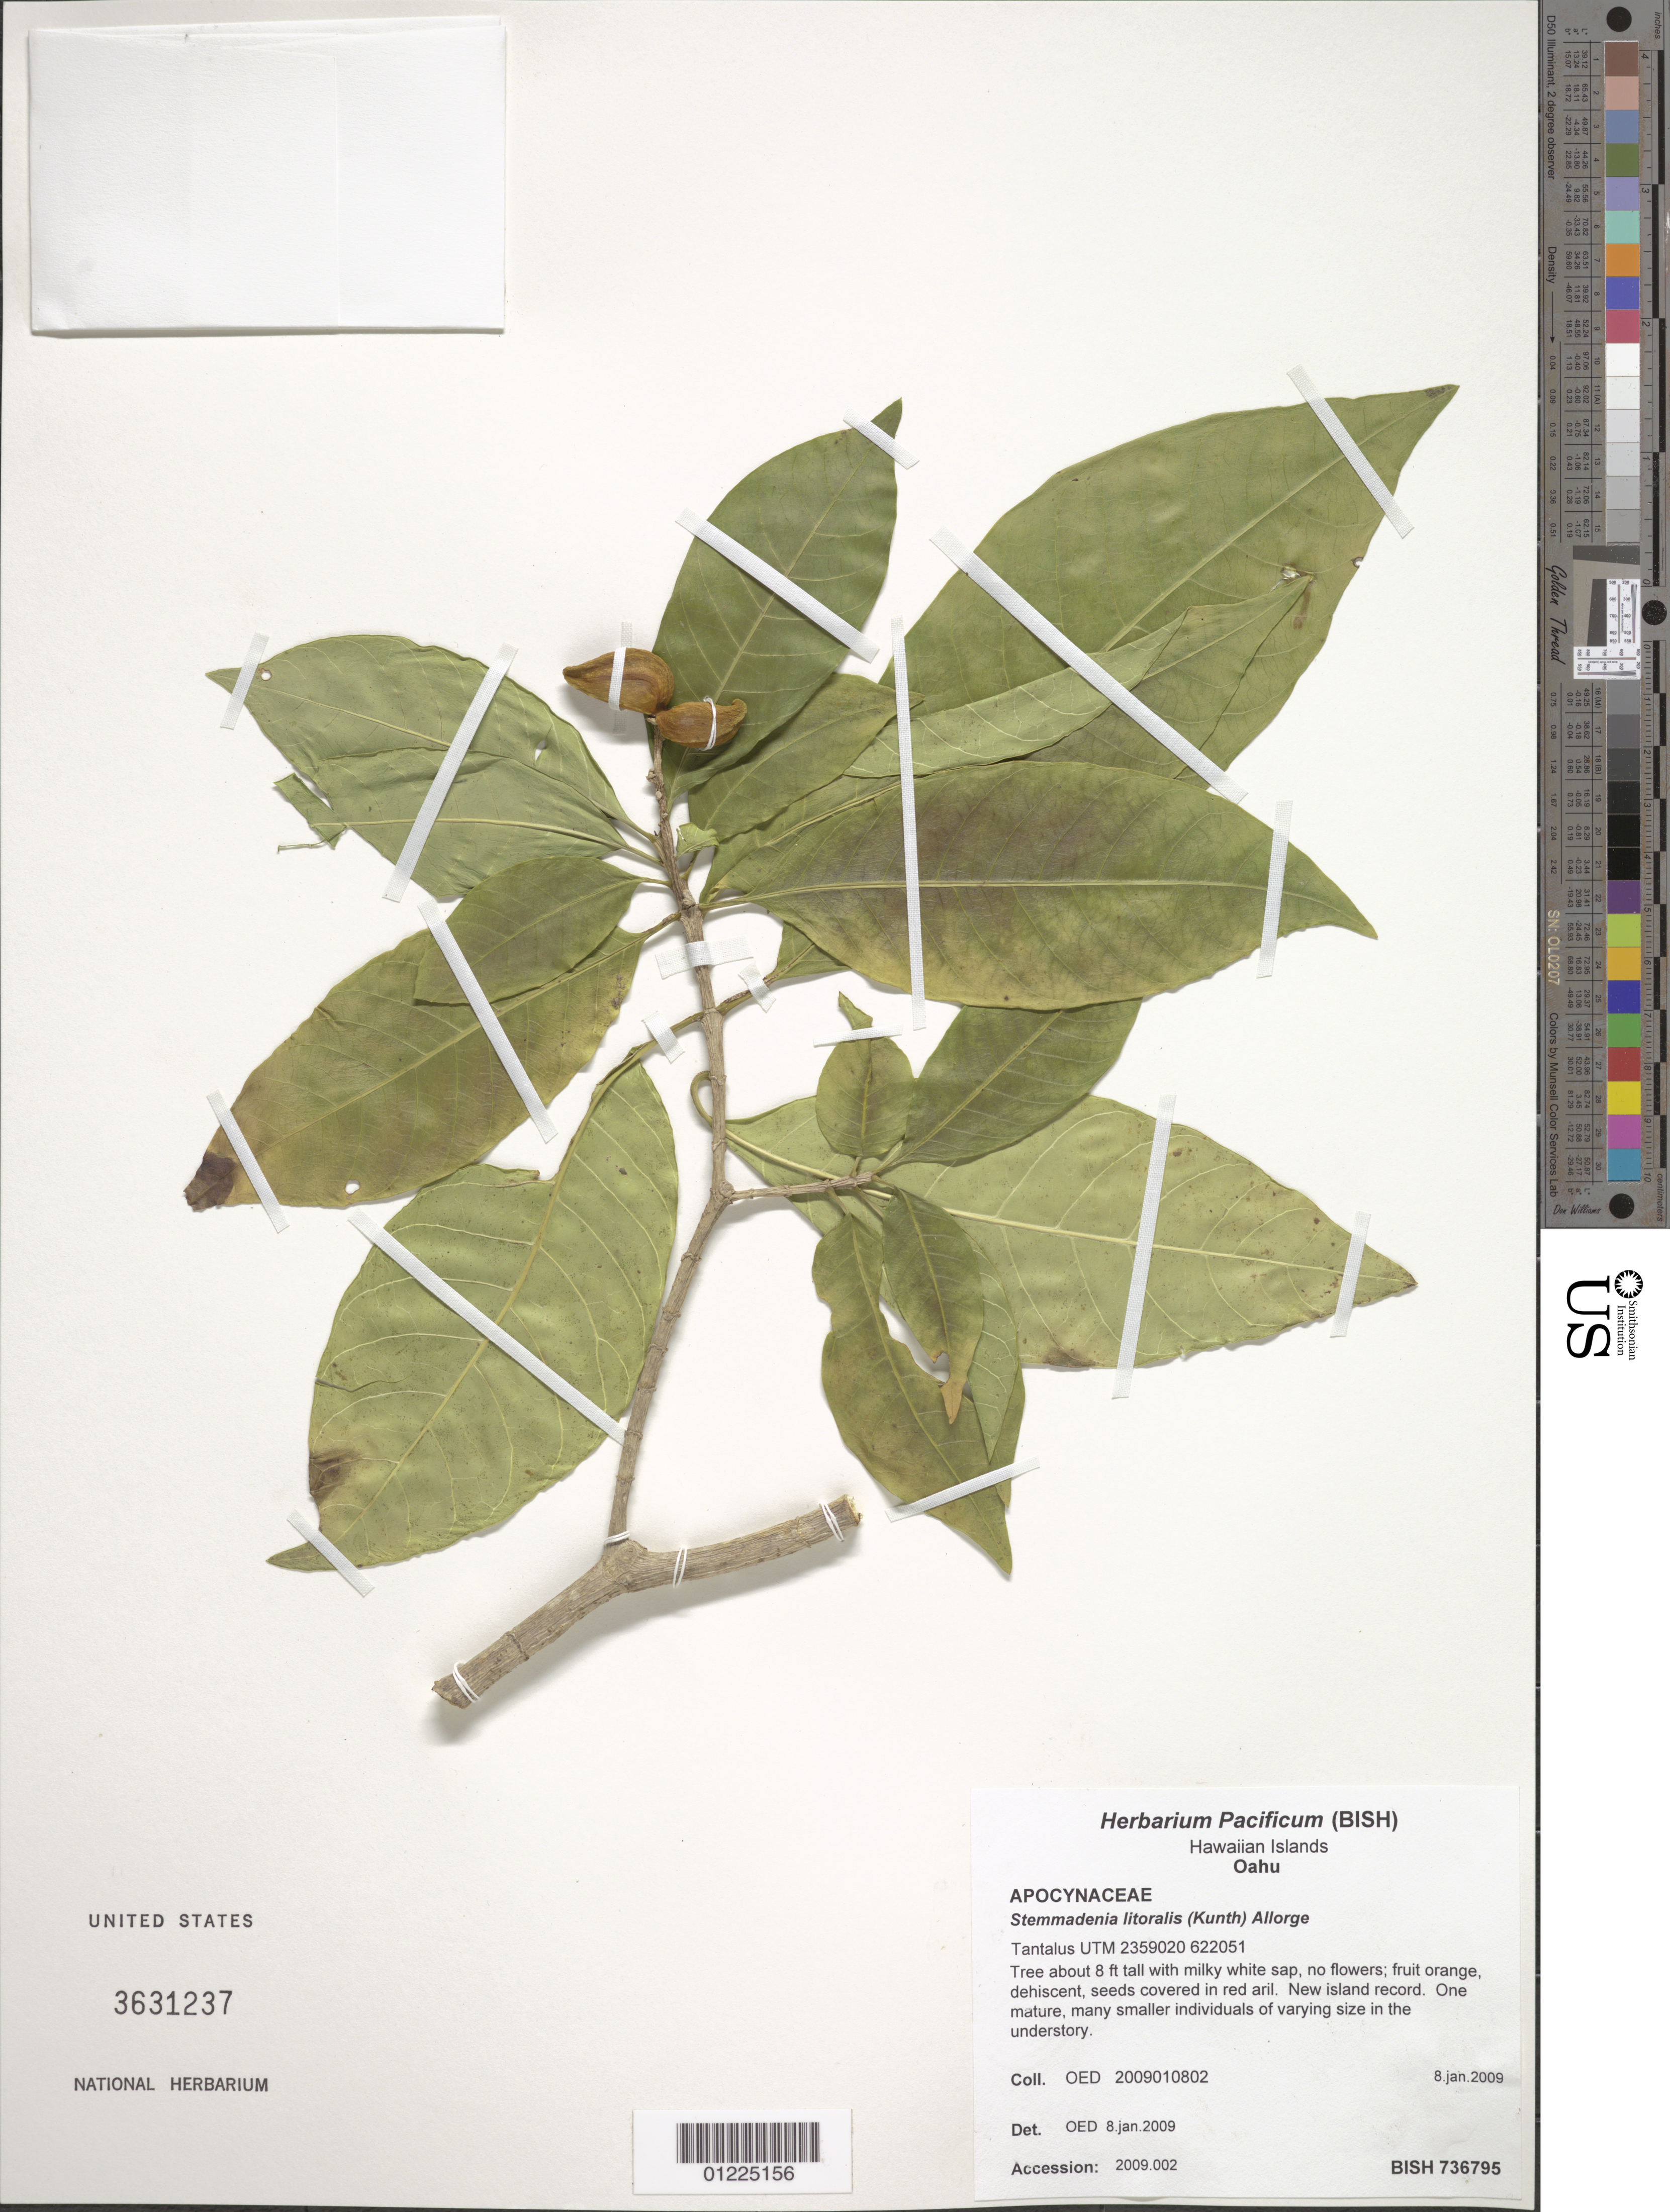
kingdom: Plantae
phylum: Tracheophyta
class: Magnoliopsida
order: Gentianales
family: Apocynaceae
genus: Tabernaemontana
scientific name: Tabernaemontana litoralis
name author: Kunth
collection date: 2009-01-08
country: United States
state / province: Hawaii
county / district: Honolulu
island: Oahu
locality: Tantalus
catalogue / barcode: US 3631237